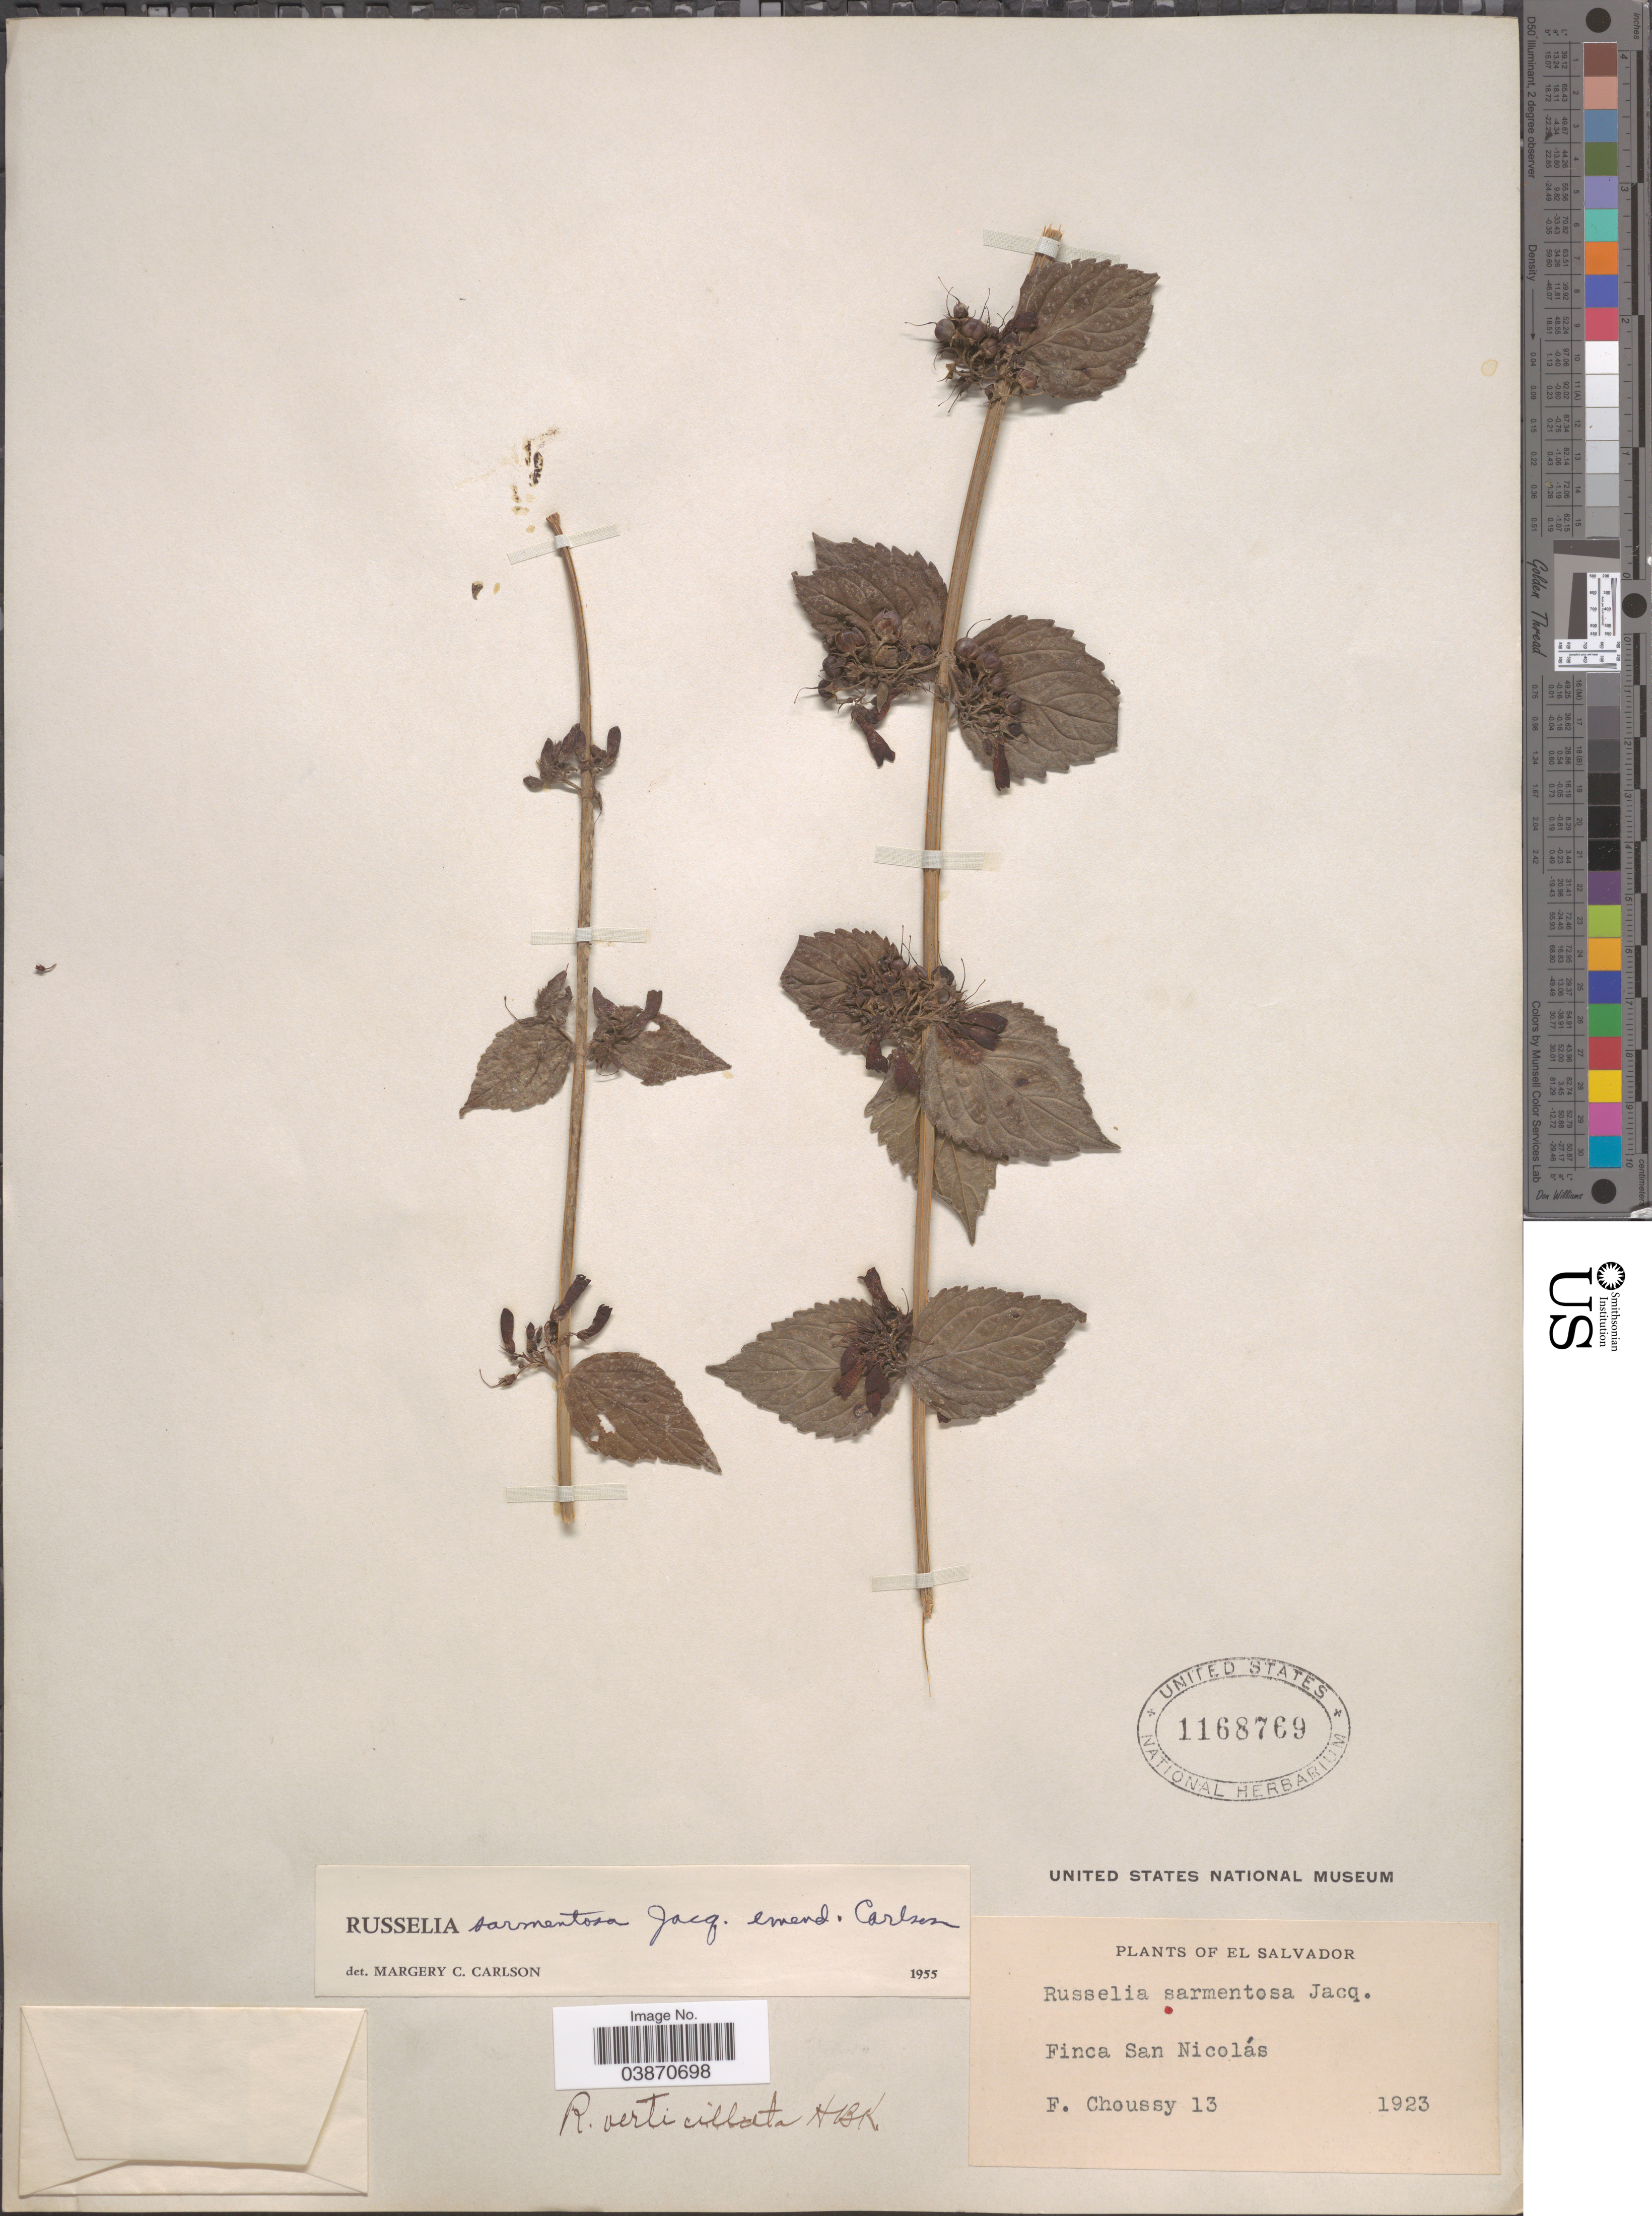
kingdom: Plantae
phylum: Tracheophyta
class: Magnoliopsida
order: Lamiales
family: Plantaginaceae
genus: Russelia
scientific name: Russelia sarmentosa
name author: Jacq.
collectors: F. Choussy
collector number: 13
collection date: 1923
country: El Salvador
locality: Finca San Nicolás.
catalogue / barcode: US 1168769